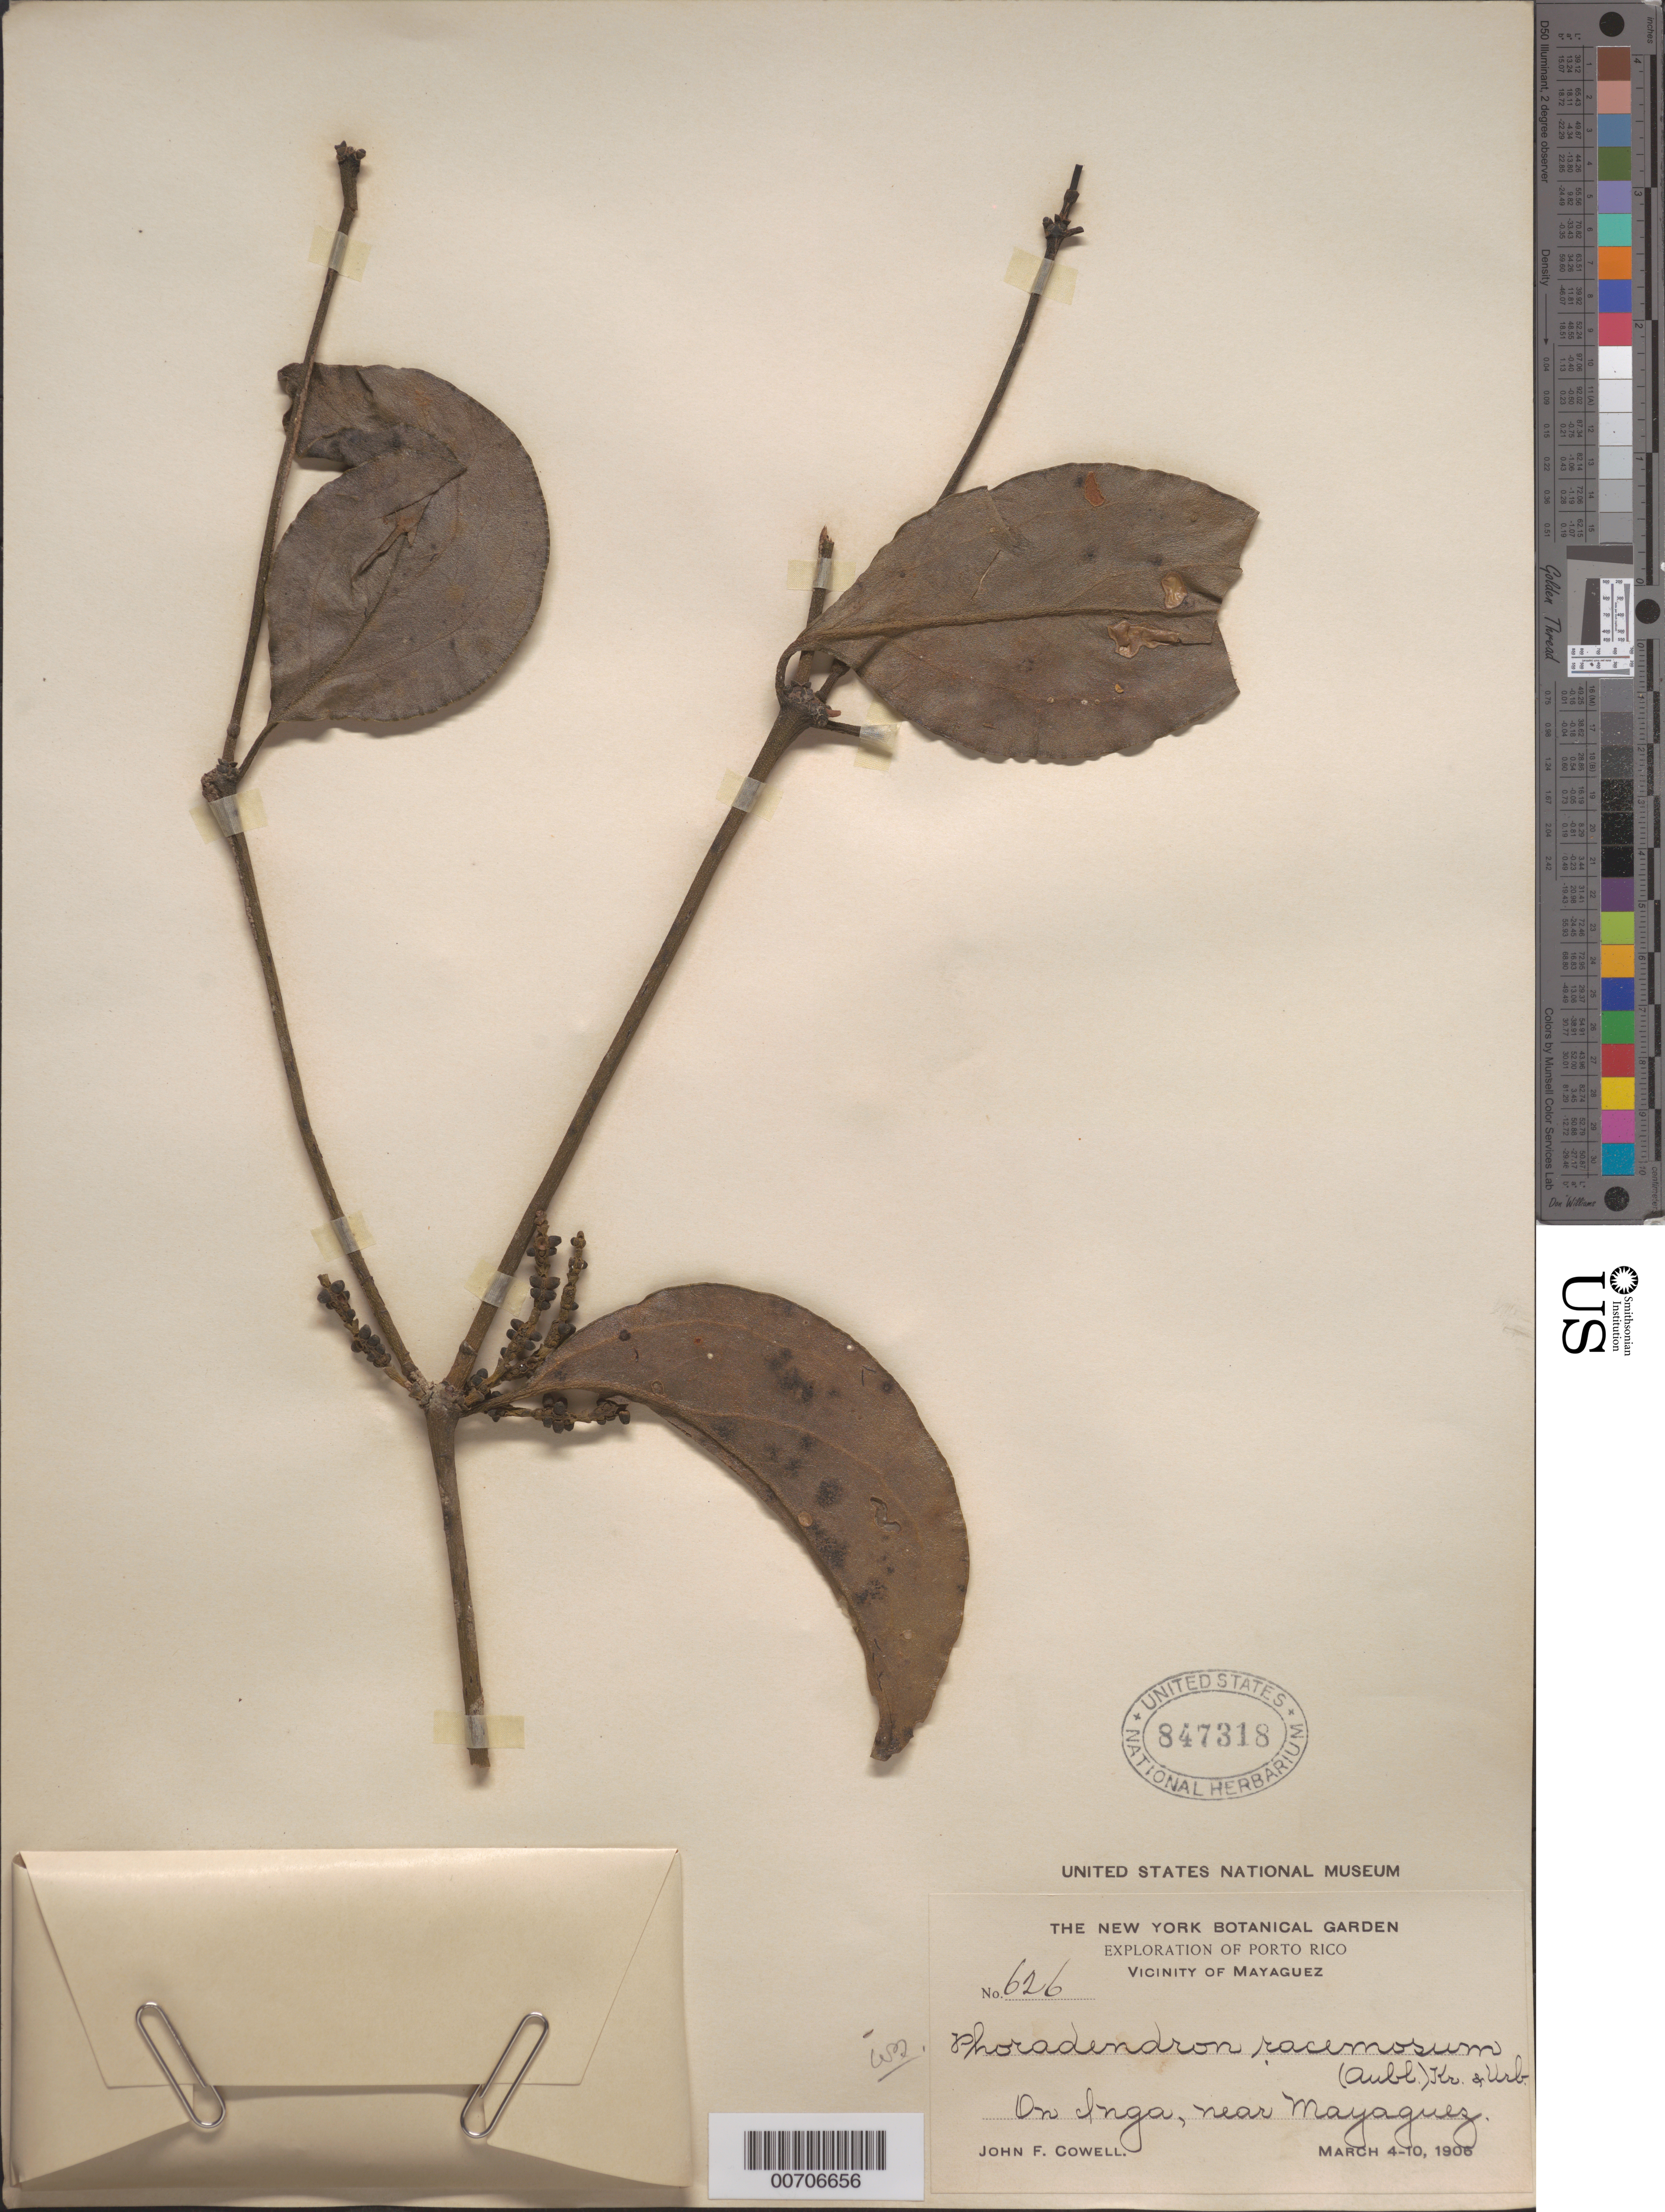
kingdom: Plantae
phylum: Tracheophyta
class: Magnoliopsida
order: Santalales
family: Viscaceae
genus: Phoradendron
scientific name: Phoradendron racemosum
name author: (Aubl.) Krug & Urb.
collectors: J. F. Cowell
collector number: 626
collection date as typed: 04 Mar 1906 to 10 Mar 1906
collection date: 1906-03-04/1906-03-10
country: Puerto Rico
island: Greater Antilles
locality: Mayaguez, vic of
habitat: On Inga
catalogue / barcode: US 847318